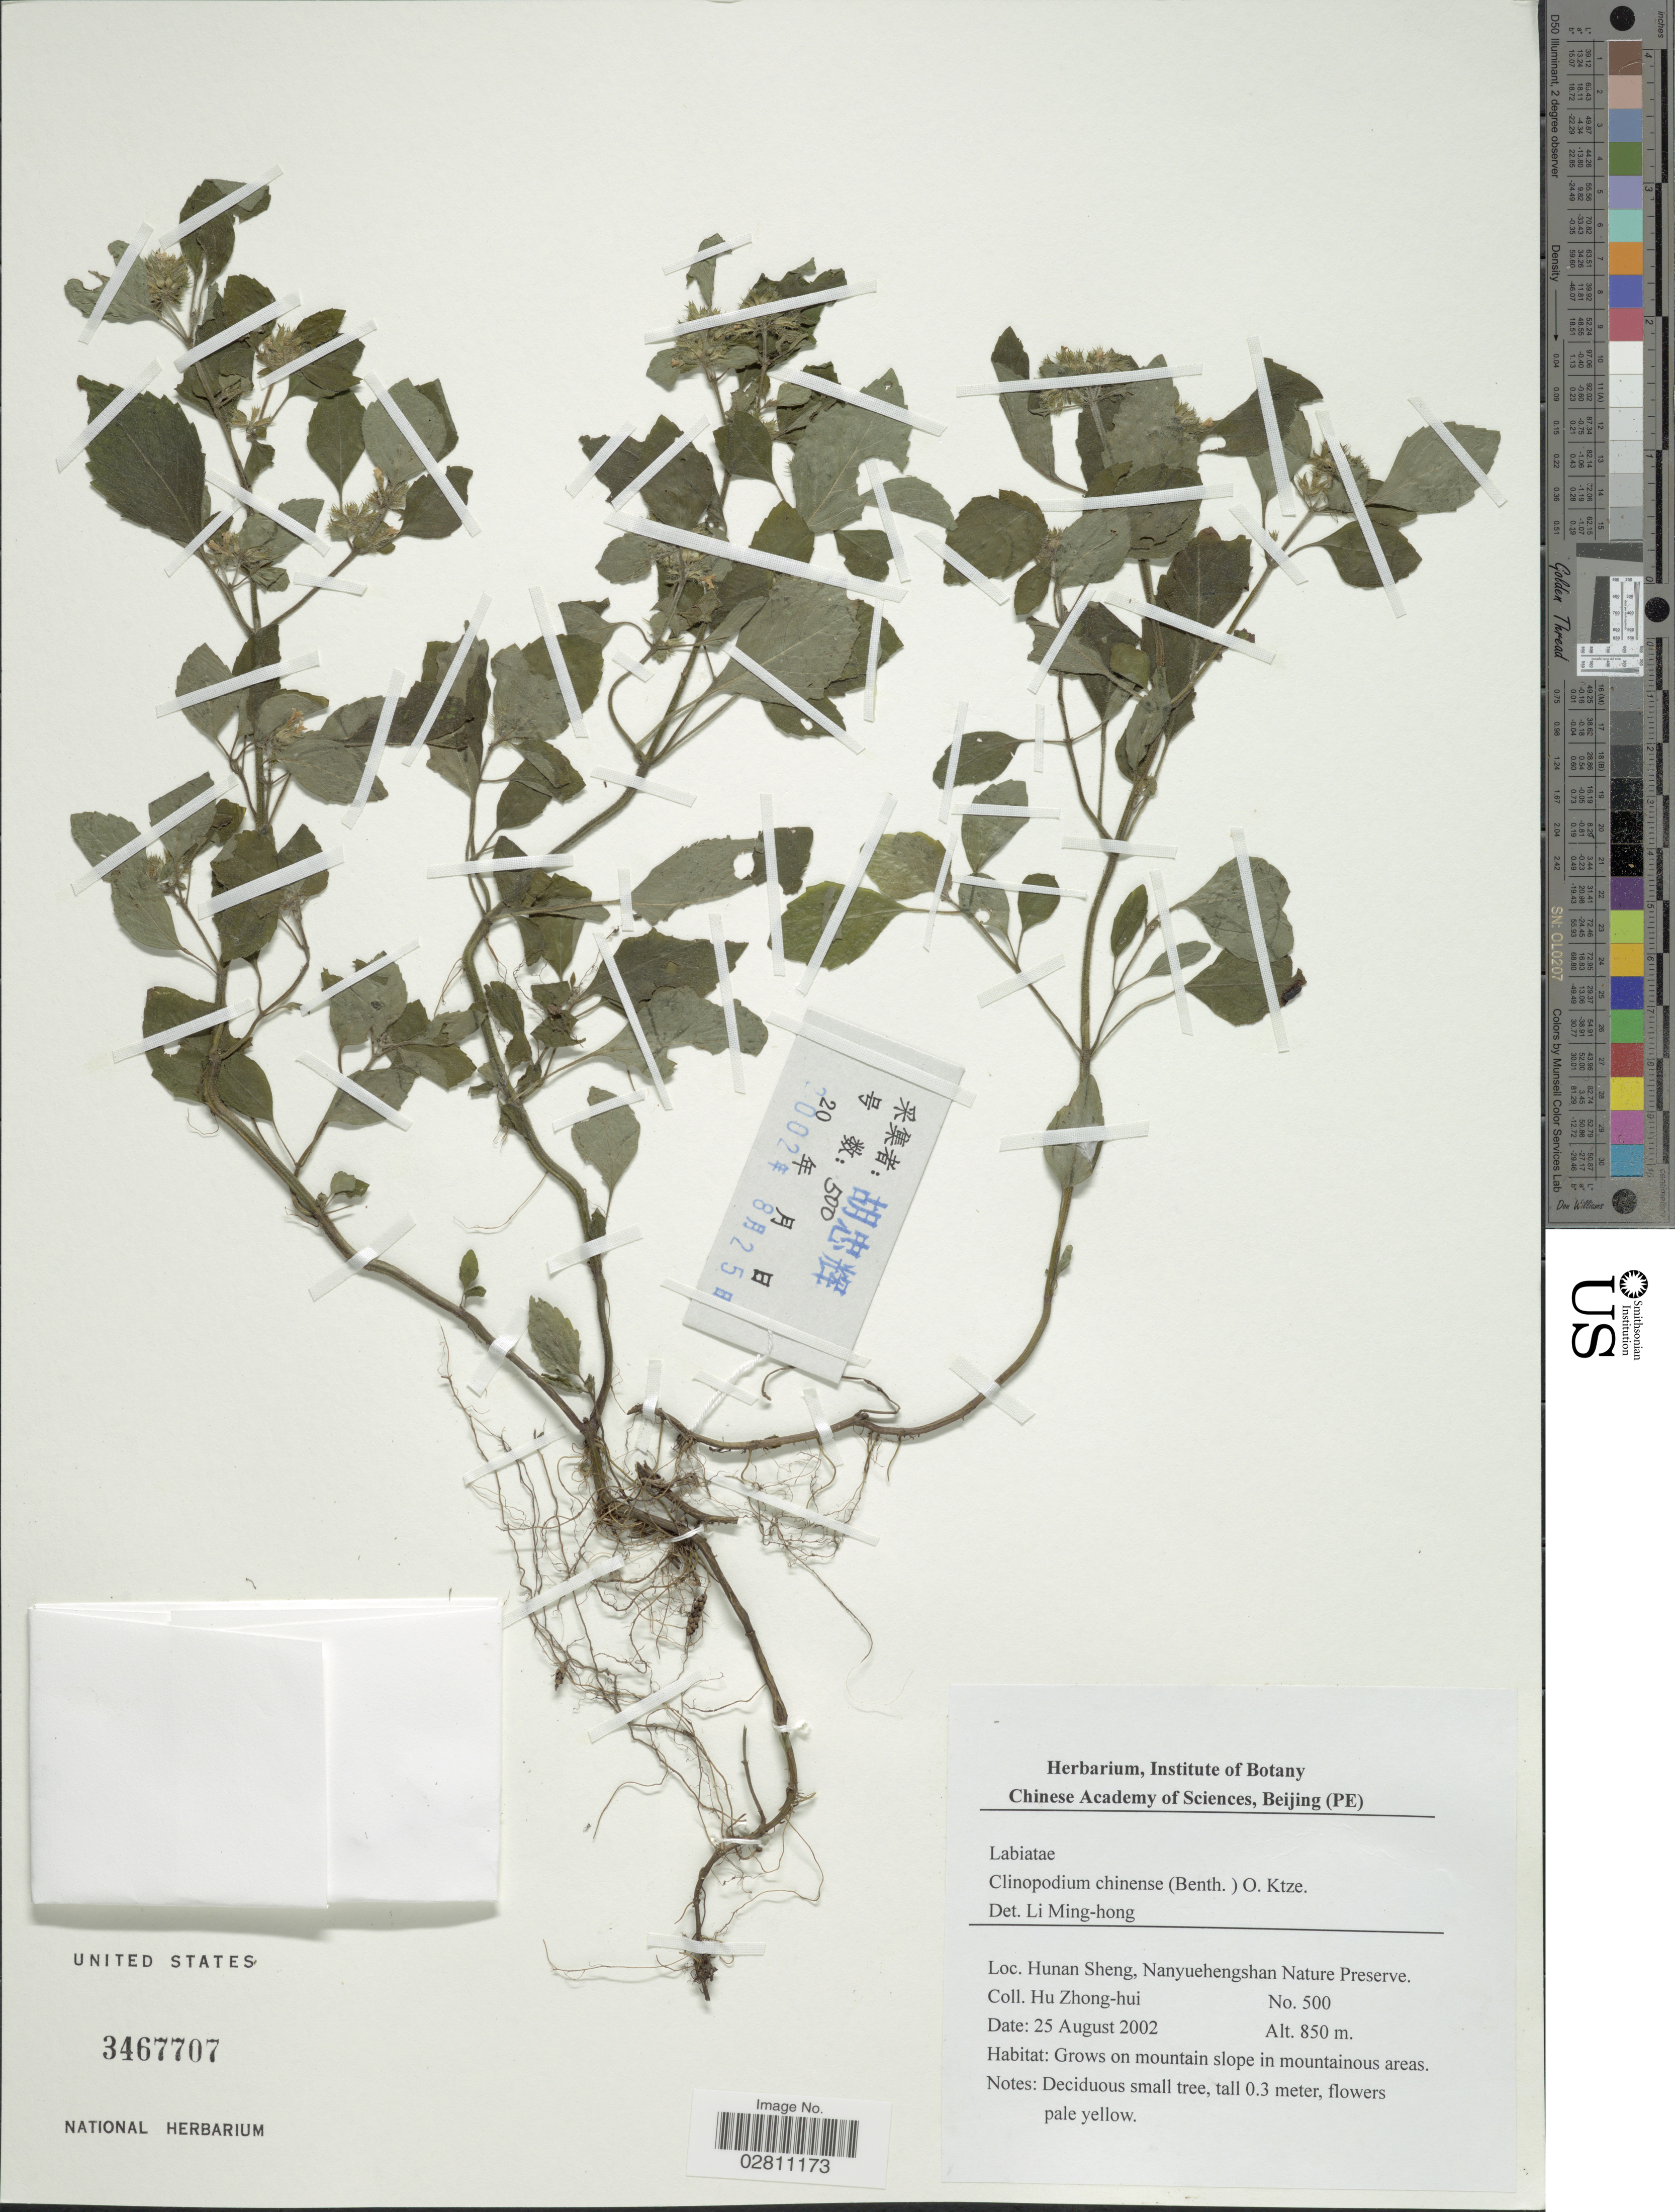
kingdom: Plantae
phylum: Tracheophyta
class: Magnoliopsida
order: Lamiales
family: Lamiaceae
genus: Clinopodium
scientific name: Clinopodium chinense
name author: (Benth.) Kuntze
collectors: Z. H. Hu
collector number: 500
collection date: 2002-08-25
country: China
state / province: Hunan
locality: Hunan Sheng, Nanyuehengshan Nature Preserve.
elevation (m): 850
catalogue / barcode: US 3467707